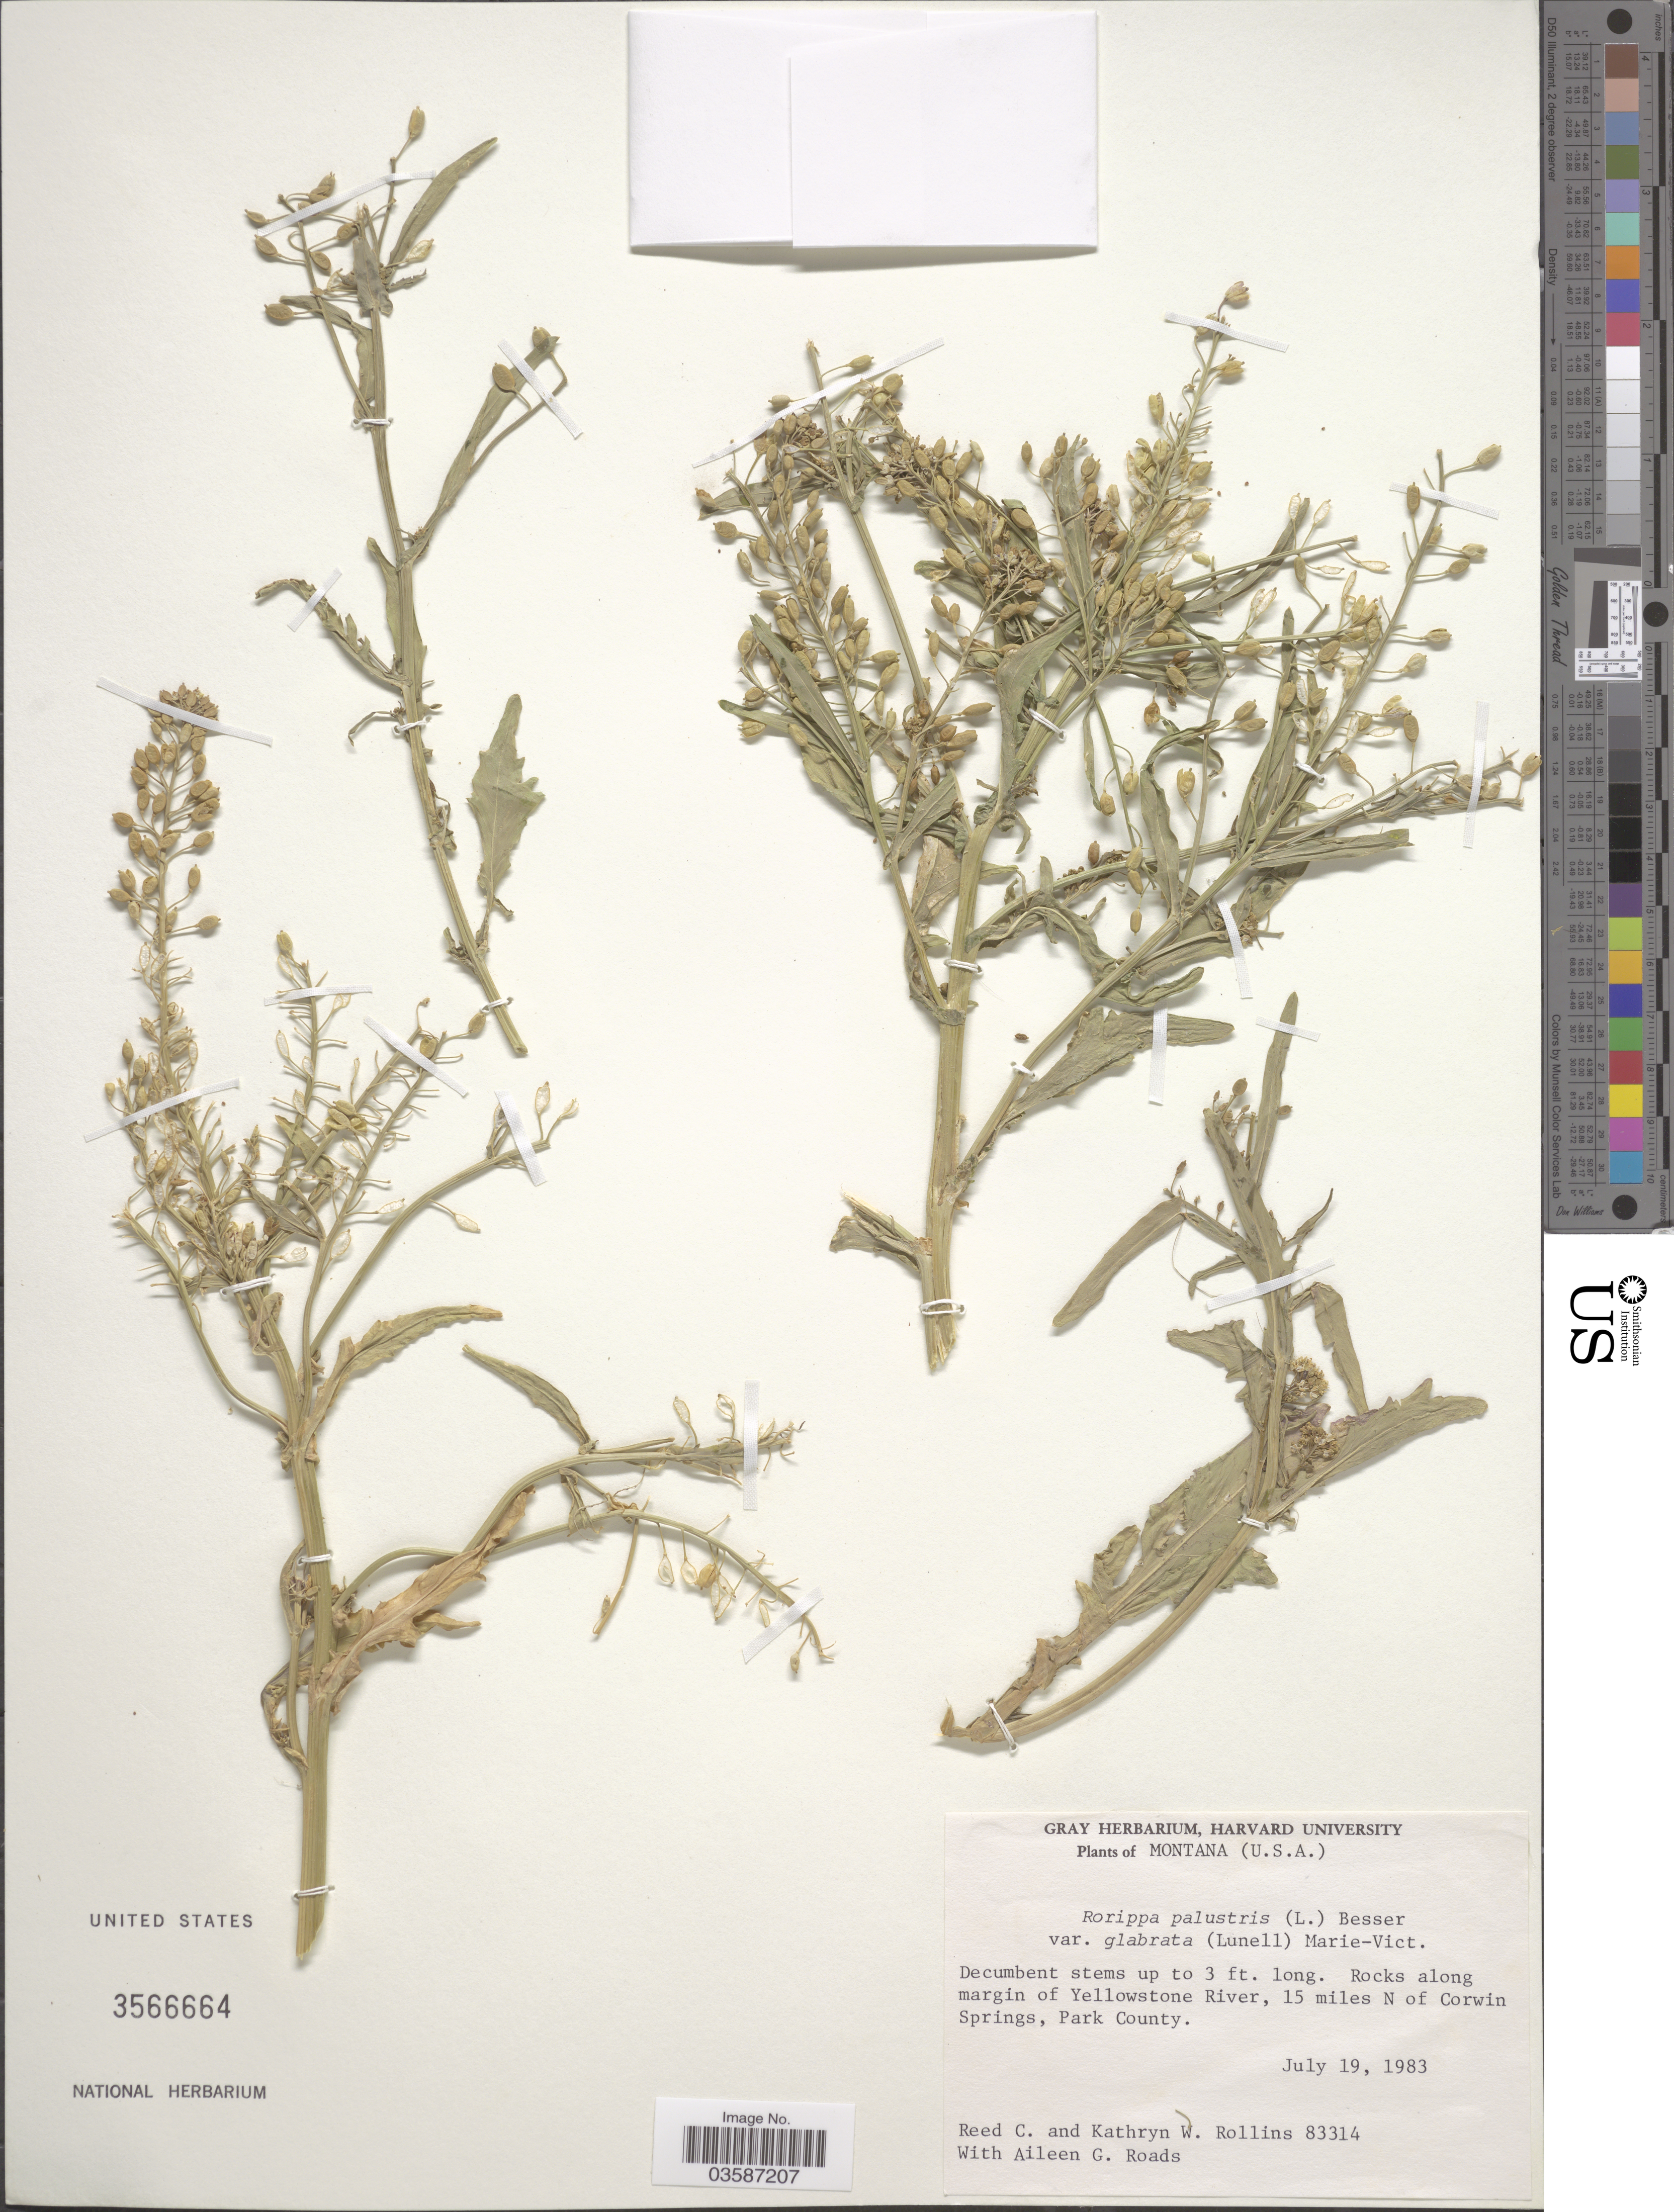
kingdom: Plantae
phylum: Tracheophyta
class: Magnoliopsida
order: Brassicales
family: Brassicaceae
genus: Rorippa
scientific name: Rorippa islandica var. glabrata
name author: (Lunell) Butters & Abbe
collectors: R. C. Rollins, K. W. Rollins & A. Roads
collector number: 83314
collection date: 1983-07-19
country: United States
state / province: Montana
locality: Rocks along margin of Yellowstone River, 15 miles N of Corwin Springs, Park County.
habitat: rocks along margin of river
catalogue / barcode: US 3566664